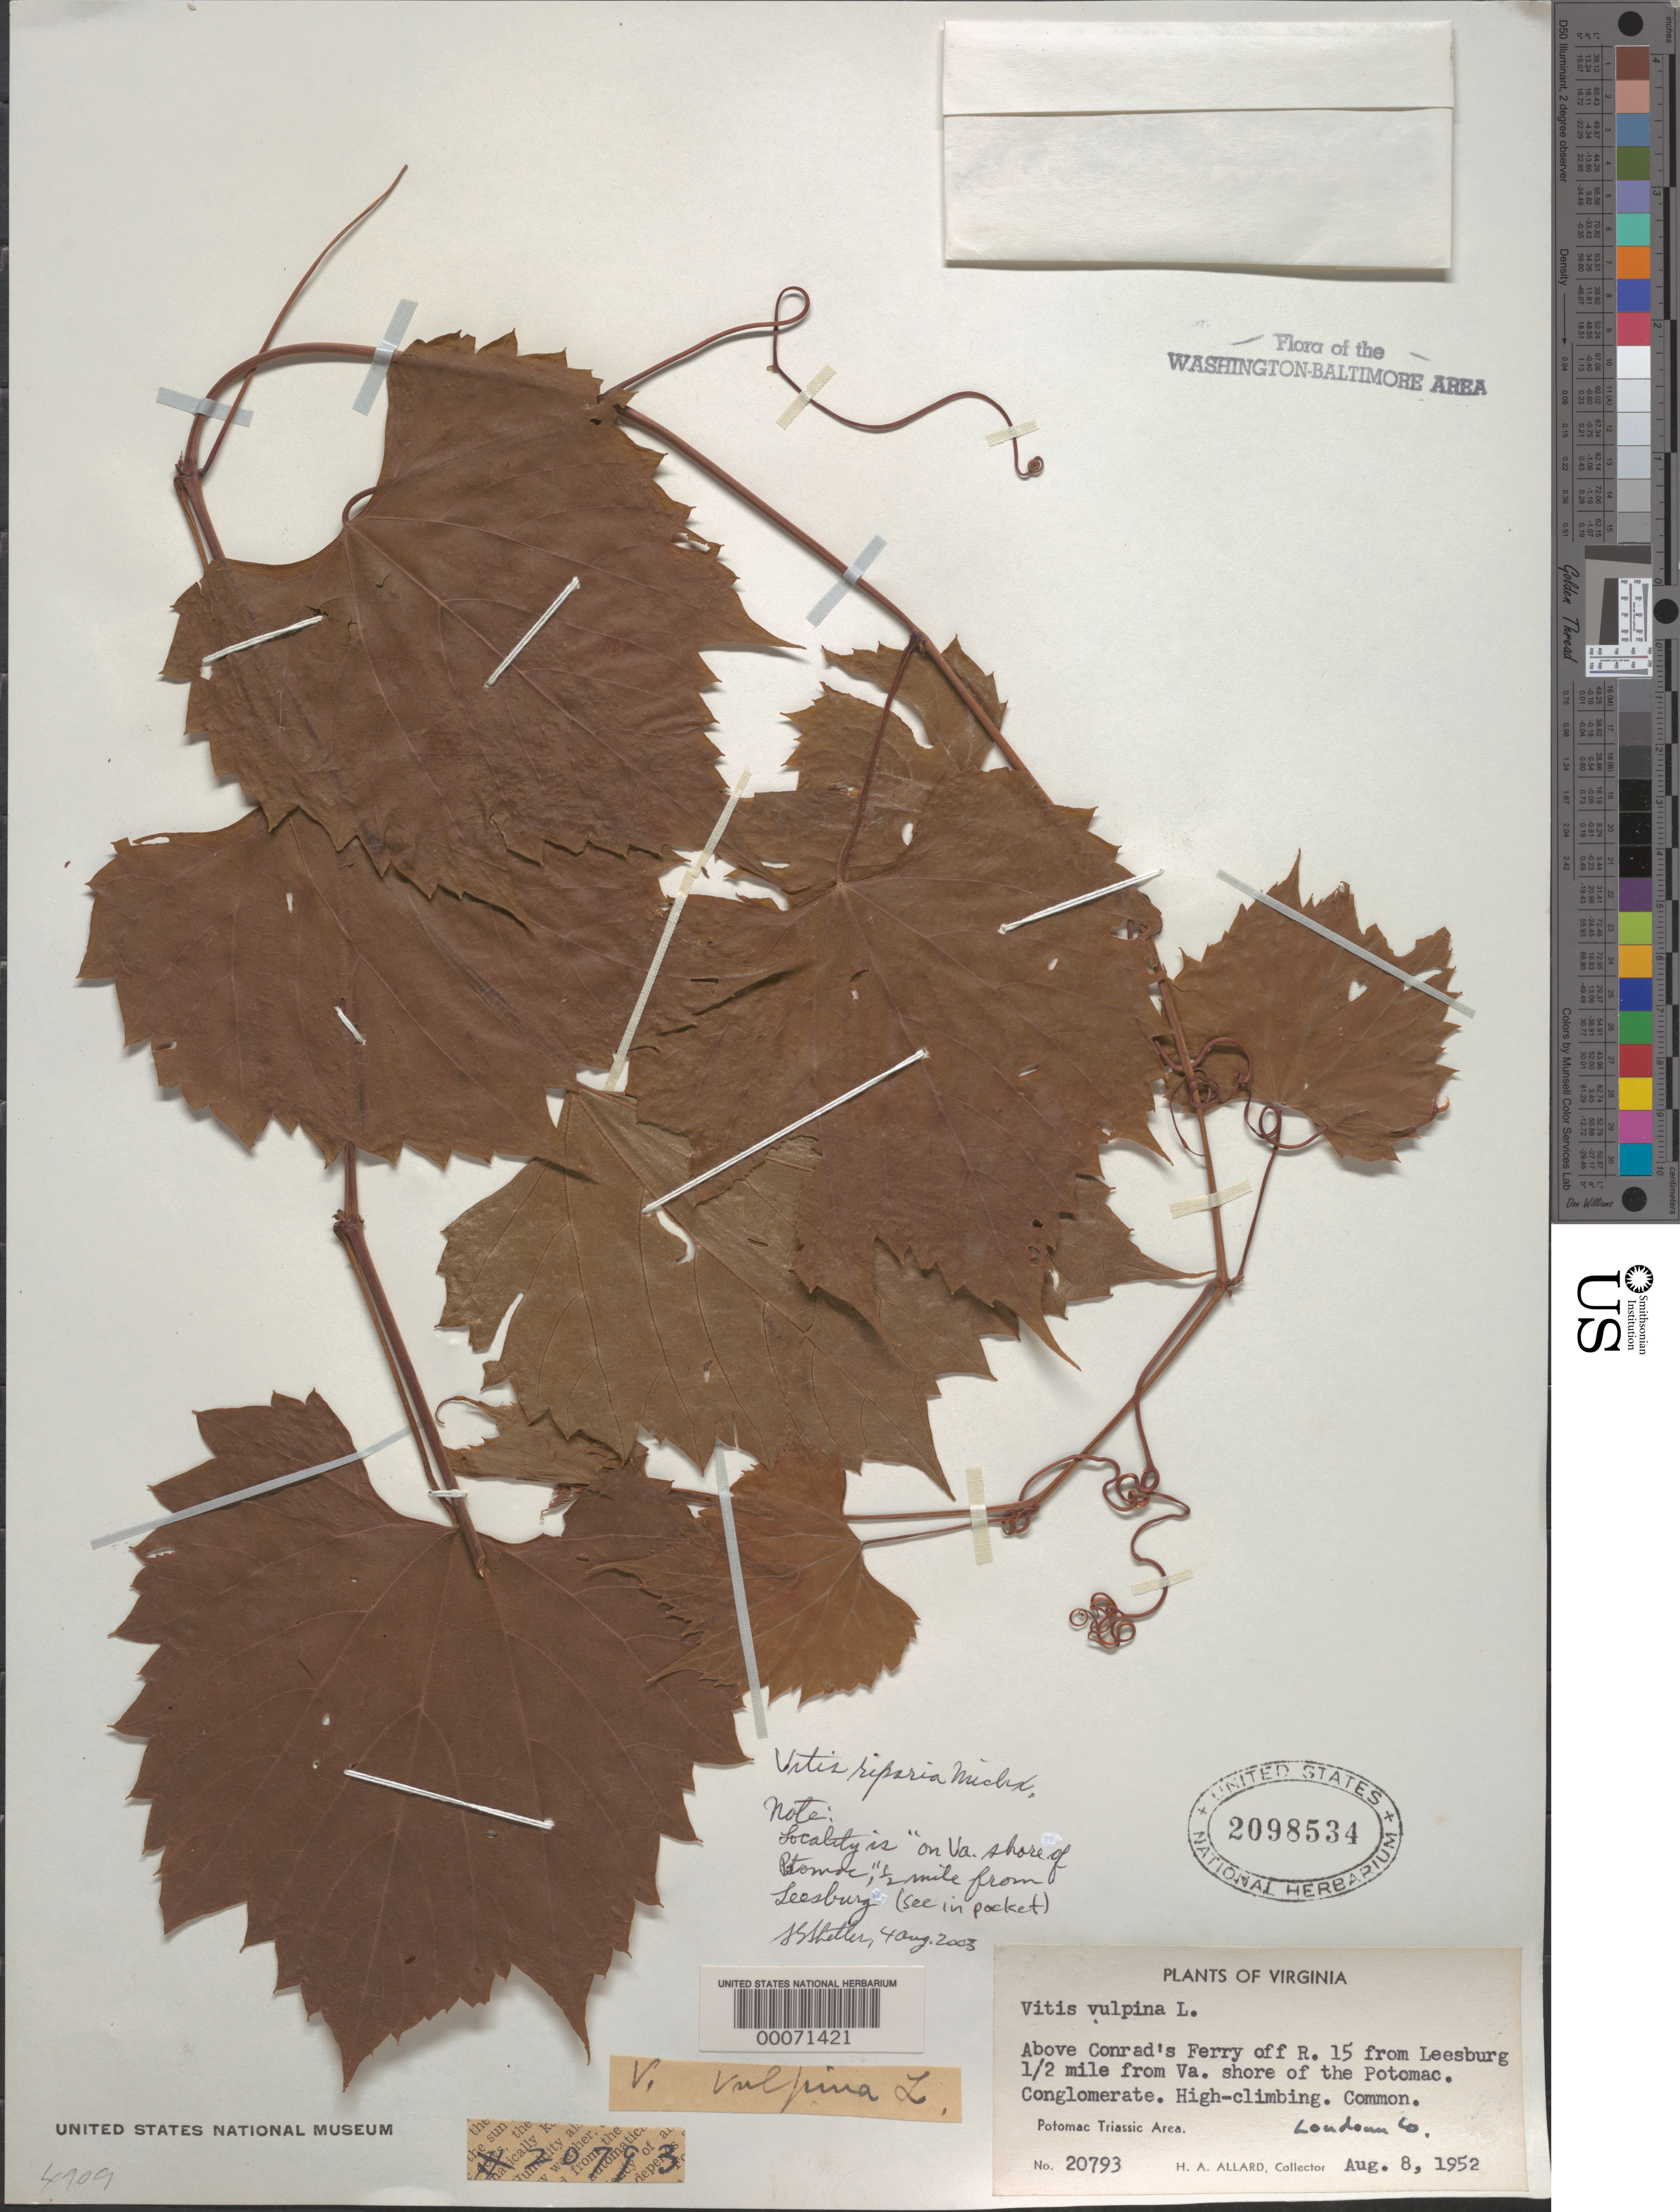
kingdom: Plantae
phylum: Tracheophyta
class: Magnoliopsida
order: Vitales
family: Vitaceae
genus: Vitis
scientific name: Vitis riparia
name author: Michx.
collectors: H. A. Allard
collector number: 20793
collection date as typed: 08 Aug 1952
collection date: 1952-08-08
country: United States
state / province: Virginia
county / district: Loudoun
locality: Conrads ferry off Route 15 from Leesburg C. and O. Canal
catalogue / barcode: US 2098534